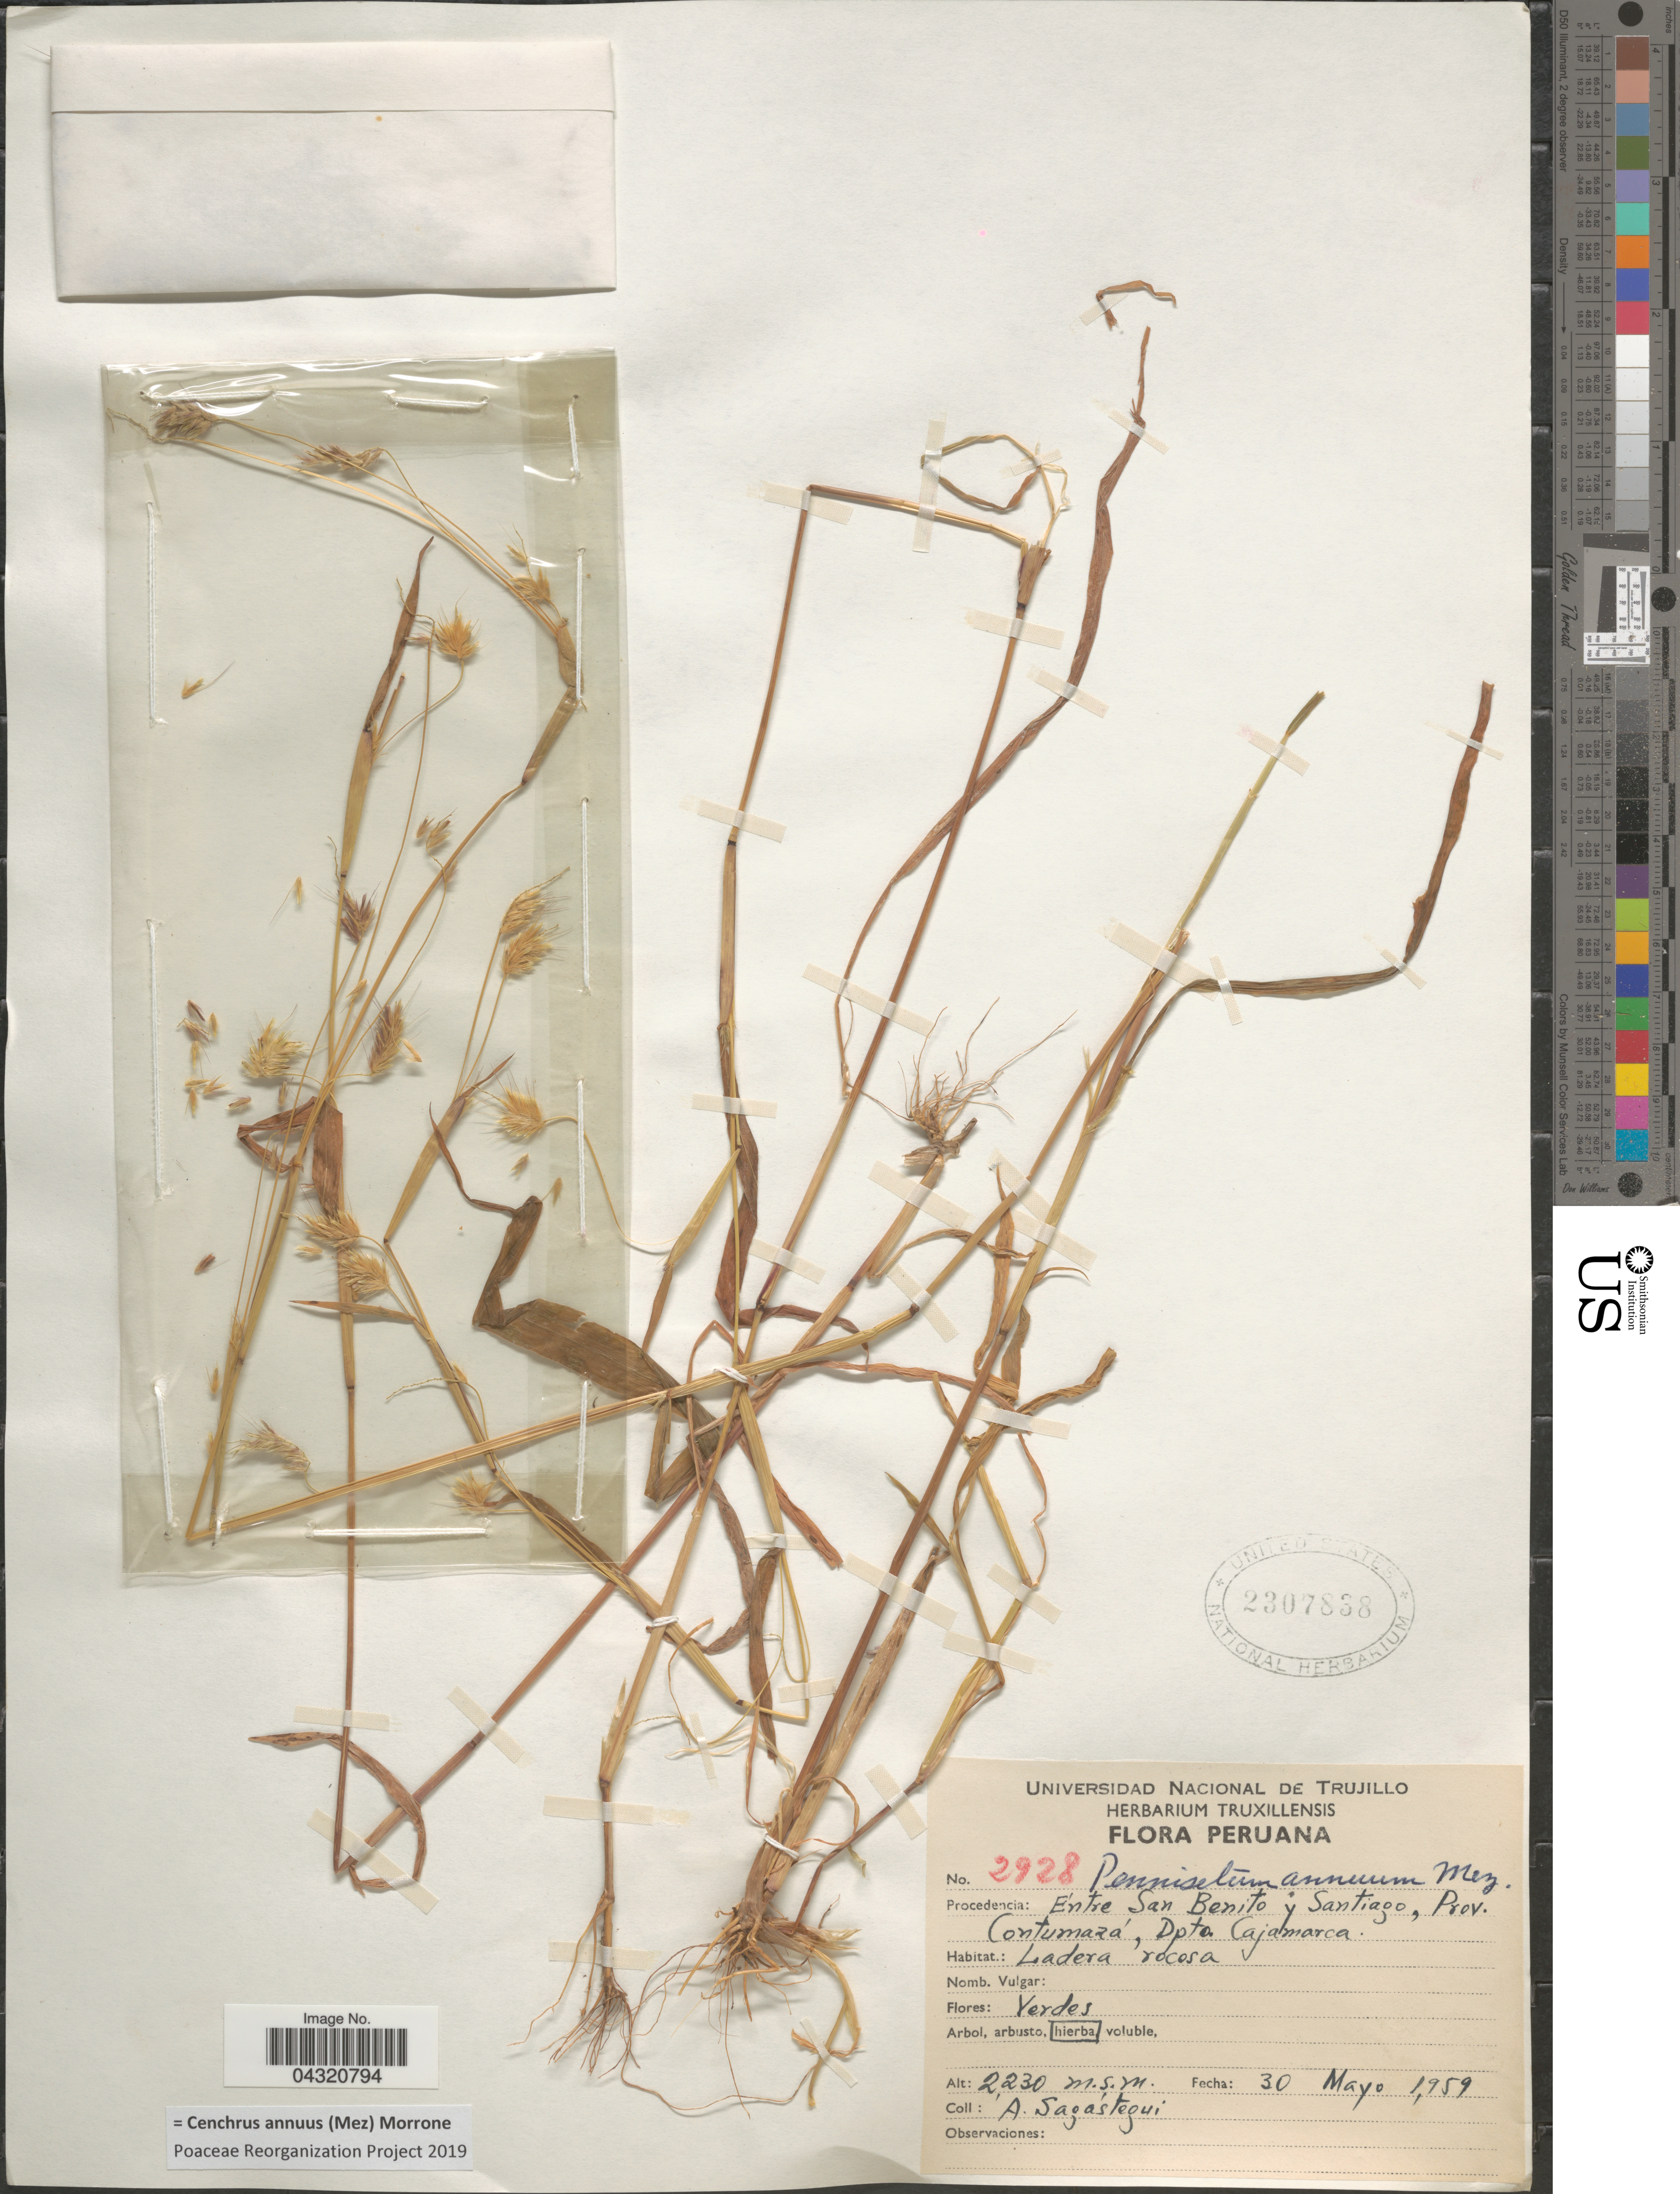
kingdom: Plantae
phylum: Tracheophyta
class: Liliopsida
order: Poales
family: Poaceae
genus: Cenchrus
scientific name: Cenchrus annuus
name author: (Mez) Morrone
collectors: A. Sagastegui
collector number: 2928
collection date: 1959-05-30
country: Peru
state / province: Cajamarca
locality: Entre San Benito y Santiago, Prov. Contumazám Dpto. Cajamarca.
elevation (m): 2230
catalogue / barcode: US 2307838